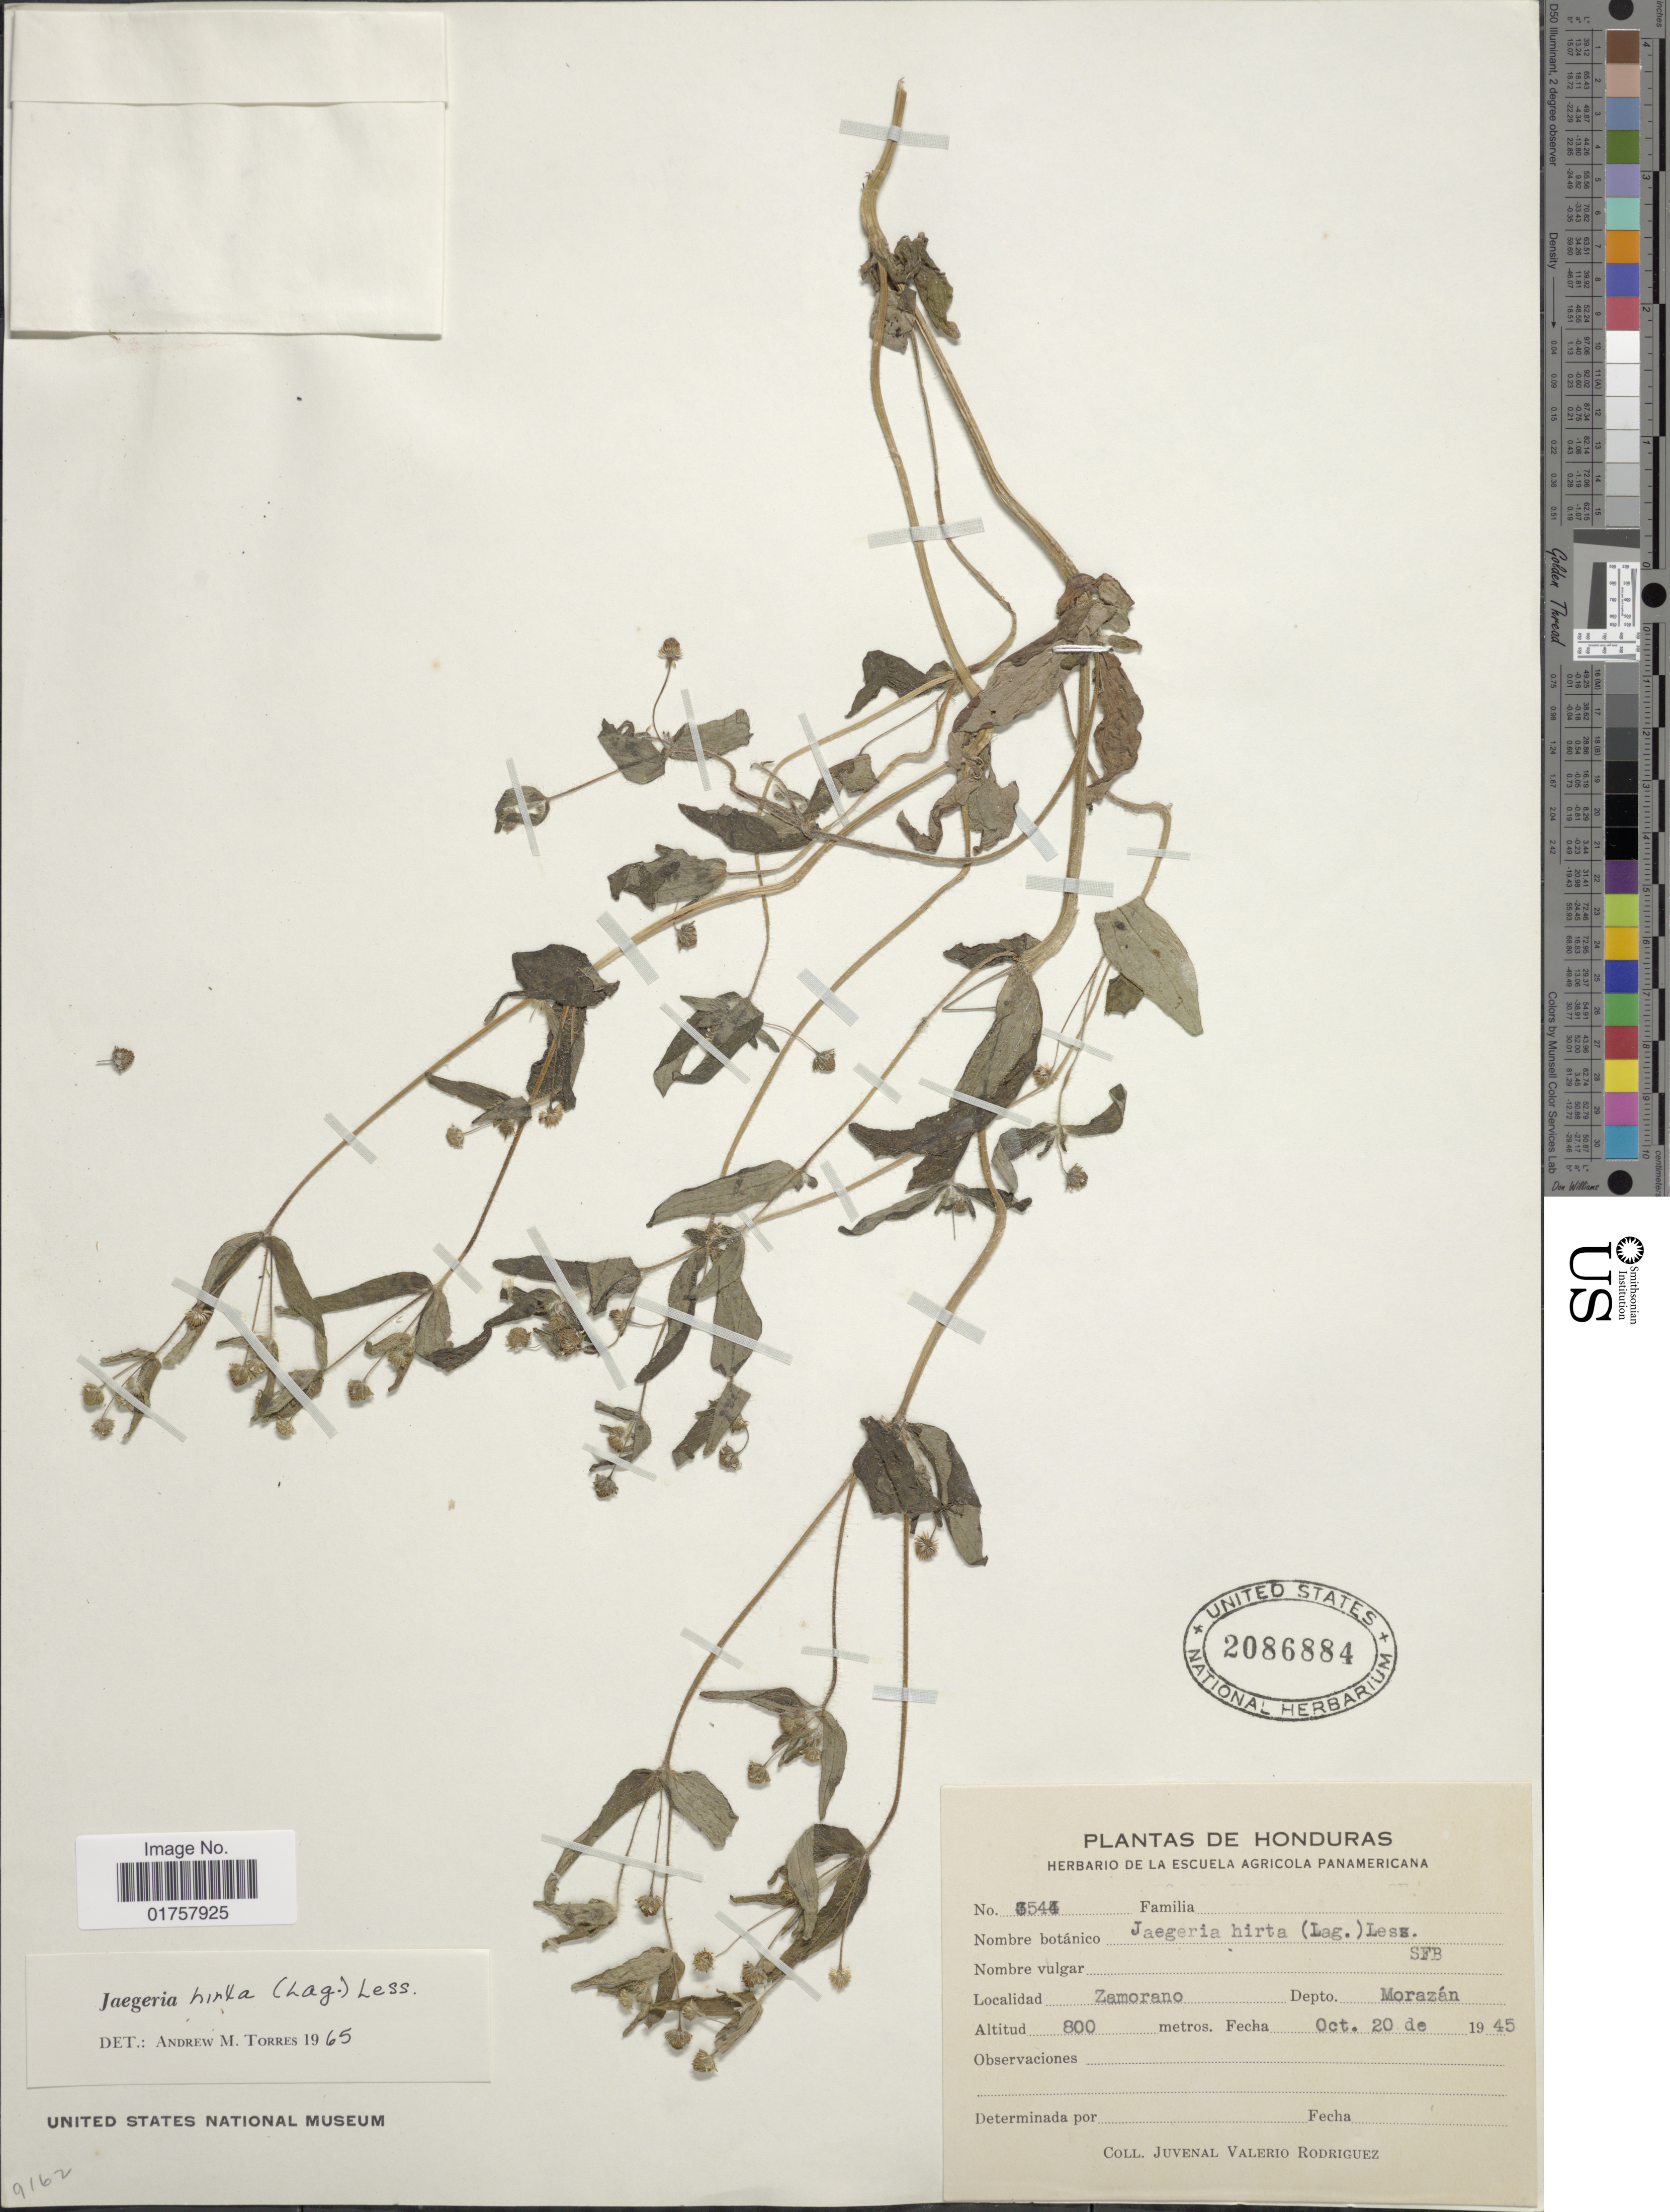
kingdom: Plantae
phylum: Tracheophyta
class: Magnoliopsida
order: Asterales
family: Asteraceae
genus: Jaegeria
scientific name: Jaegeria hirta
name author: (Lag.) Less.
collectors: J. Rodriguez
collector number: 54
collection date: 1945-10-20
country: Honduras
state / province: Fco. Morazán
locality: Zamorano, Depto. Morazán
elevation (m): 800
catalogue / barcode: US 2086884